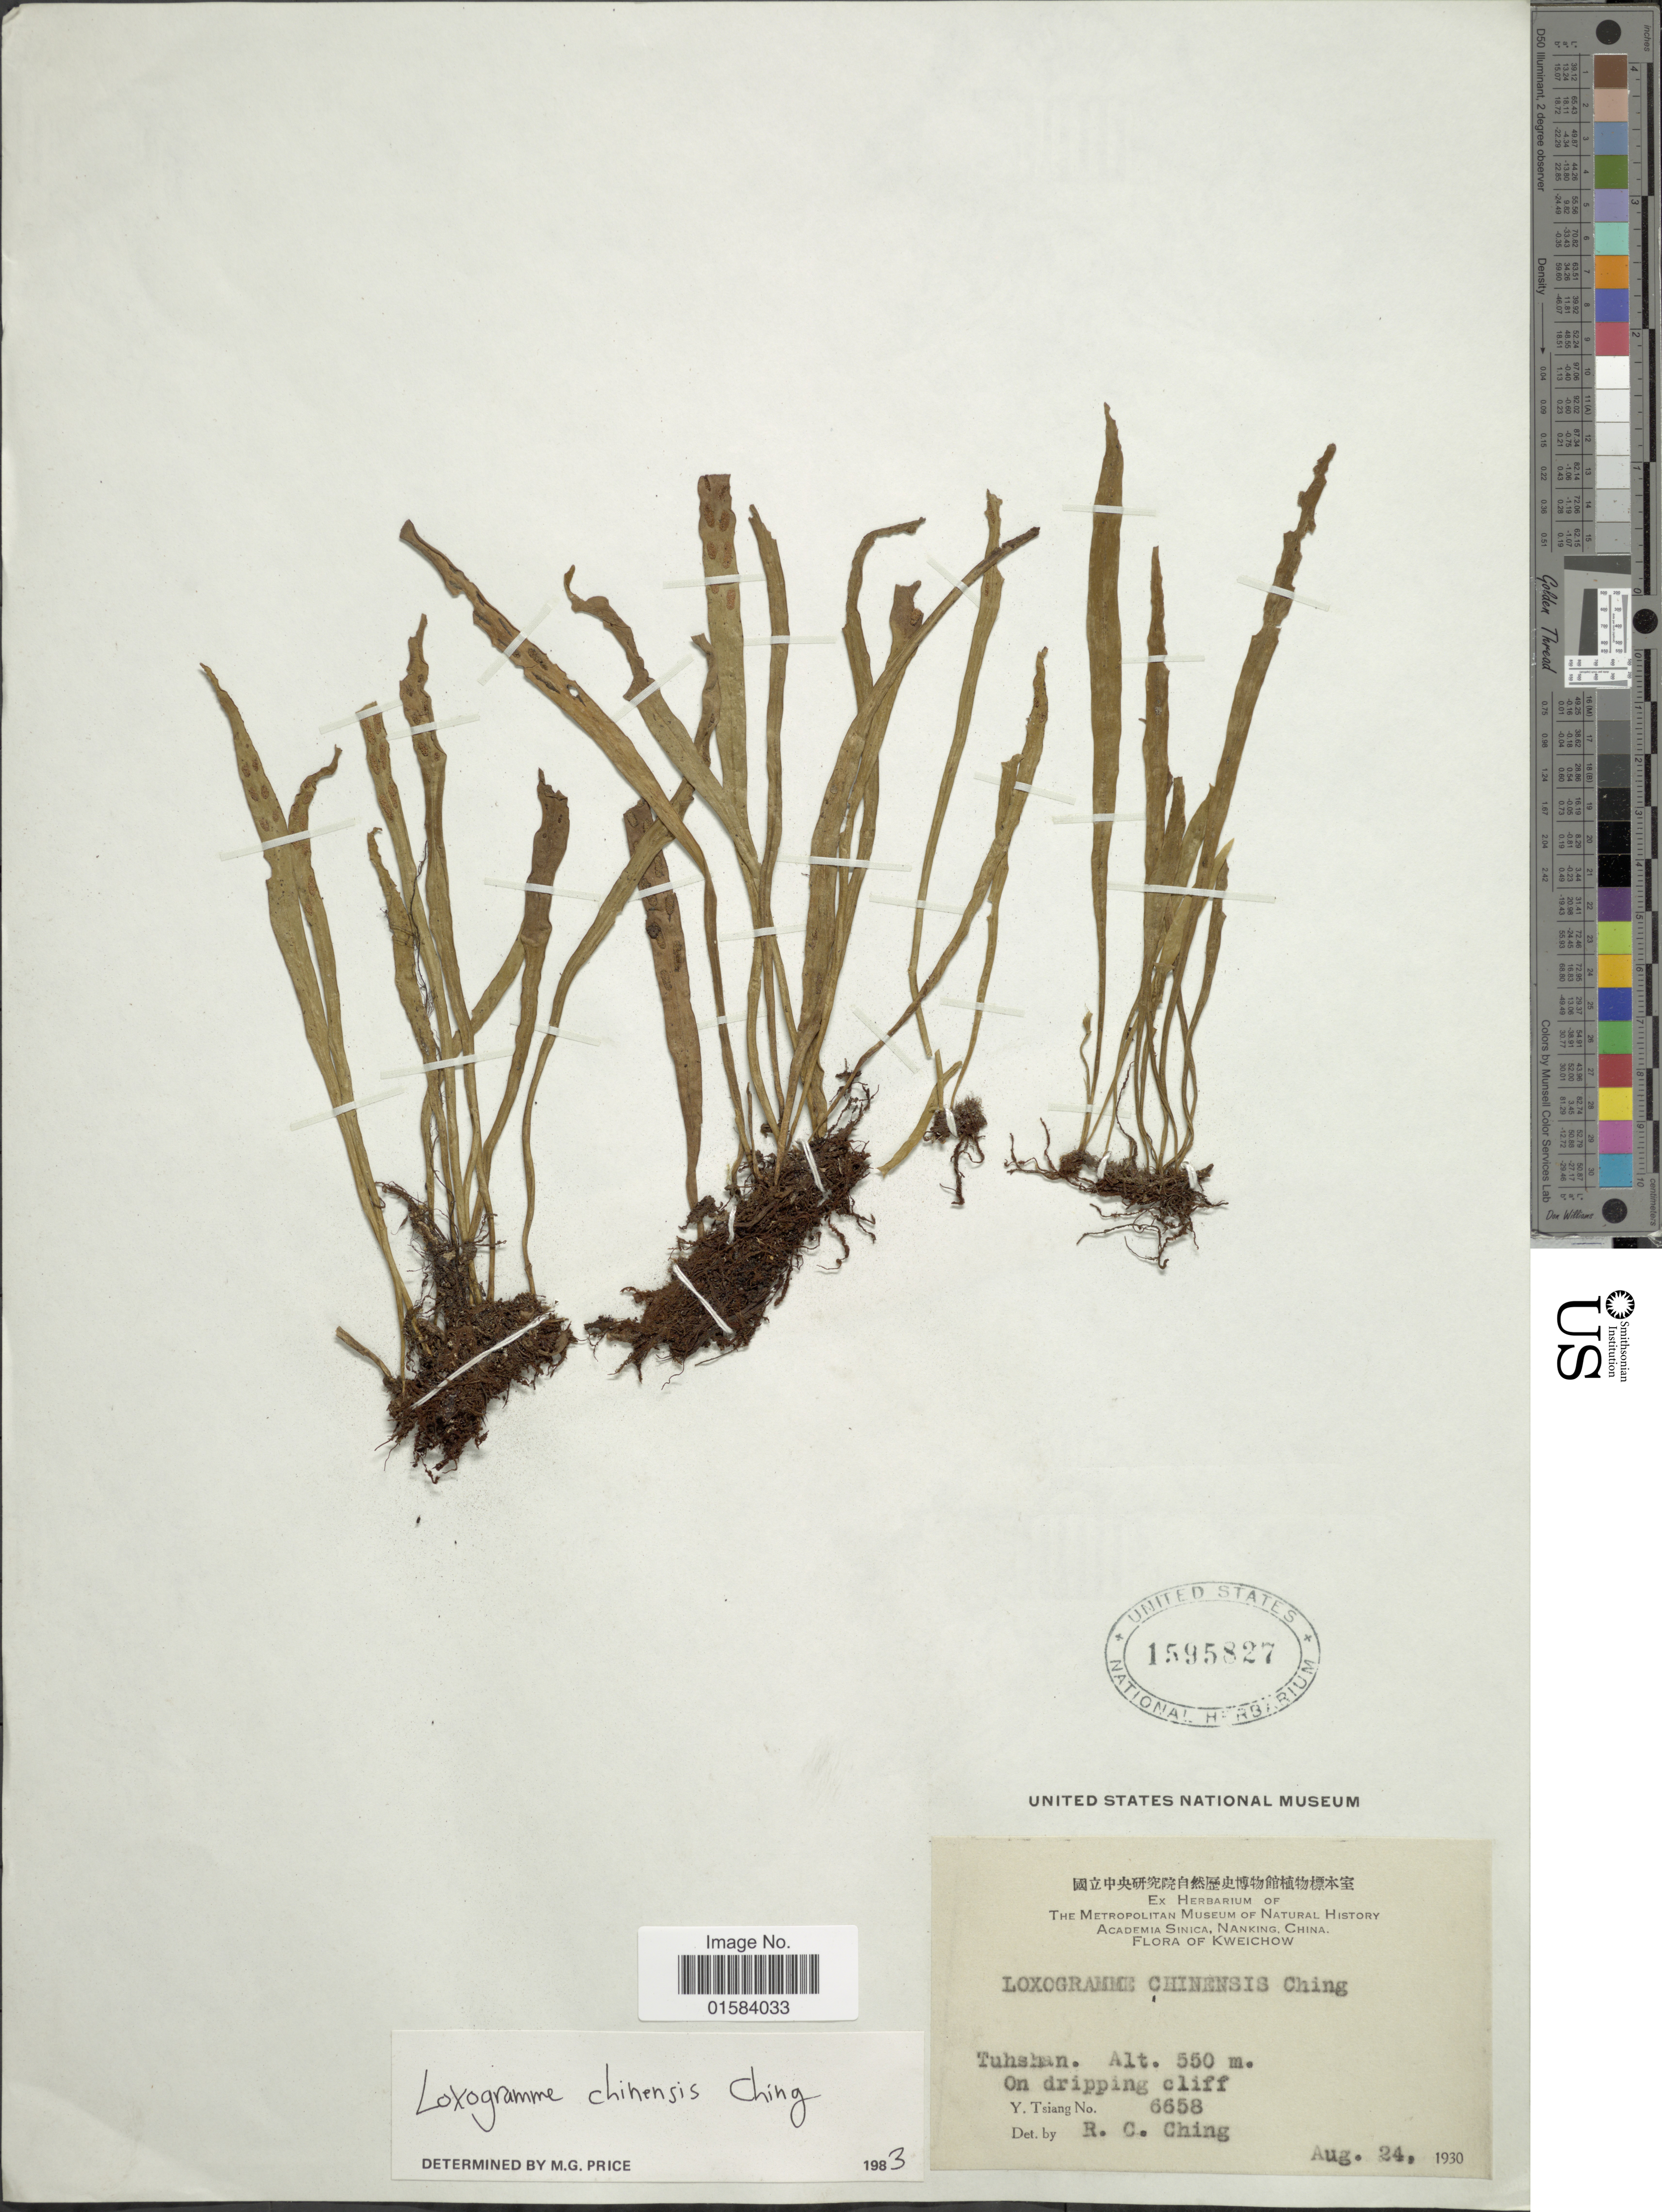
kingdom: Plantae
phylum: Tracheophyta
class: Polypodiopsida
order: Polypodiales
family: Polypodiaceae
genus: Loxogramme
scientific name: Loxogramme chinensis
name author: Ching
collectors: Y. Tsiang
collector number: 6658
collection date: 1930-08-24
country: China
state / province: Guizhou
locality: Kweichow, Tuhshan, On dripping cliff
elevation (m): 550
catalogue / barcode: US 1595827